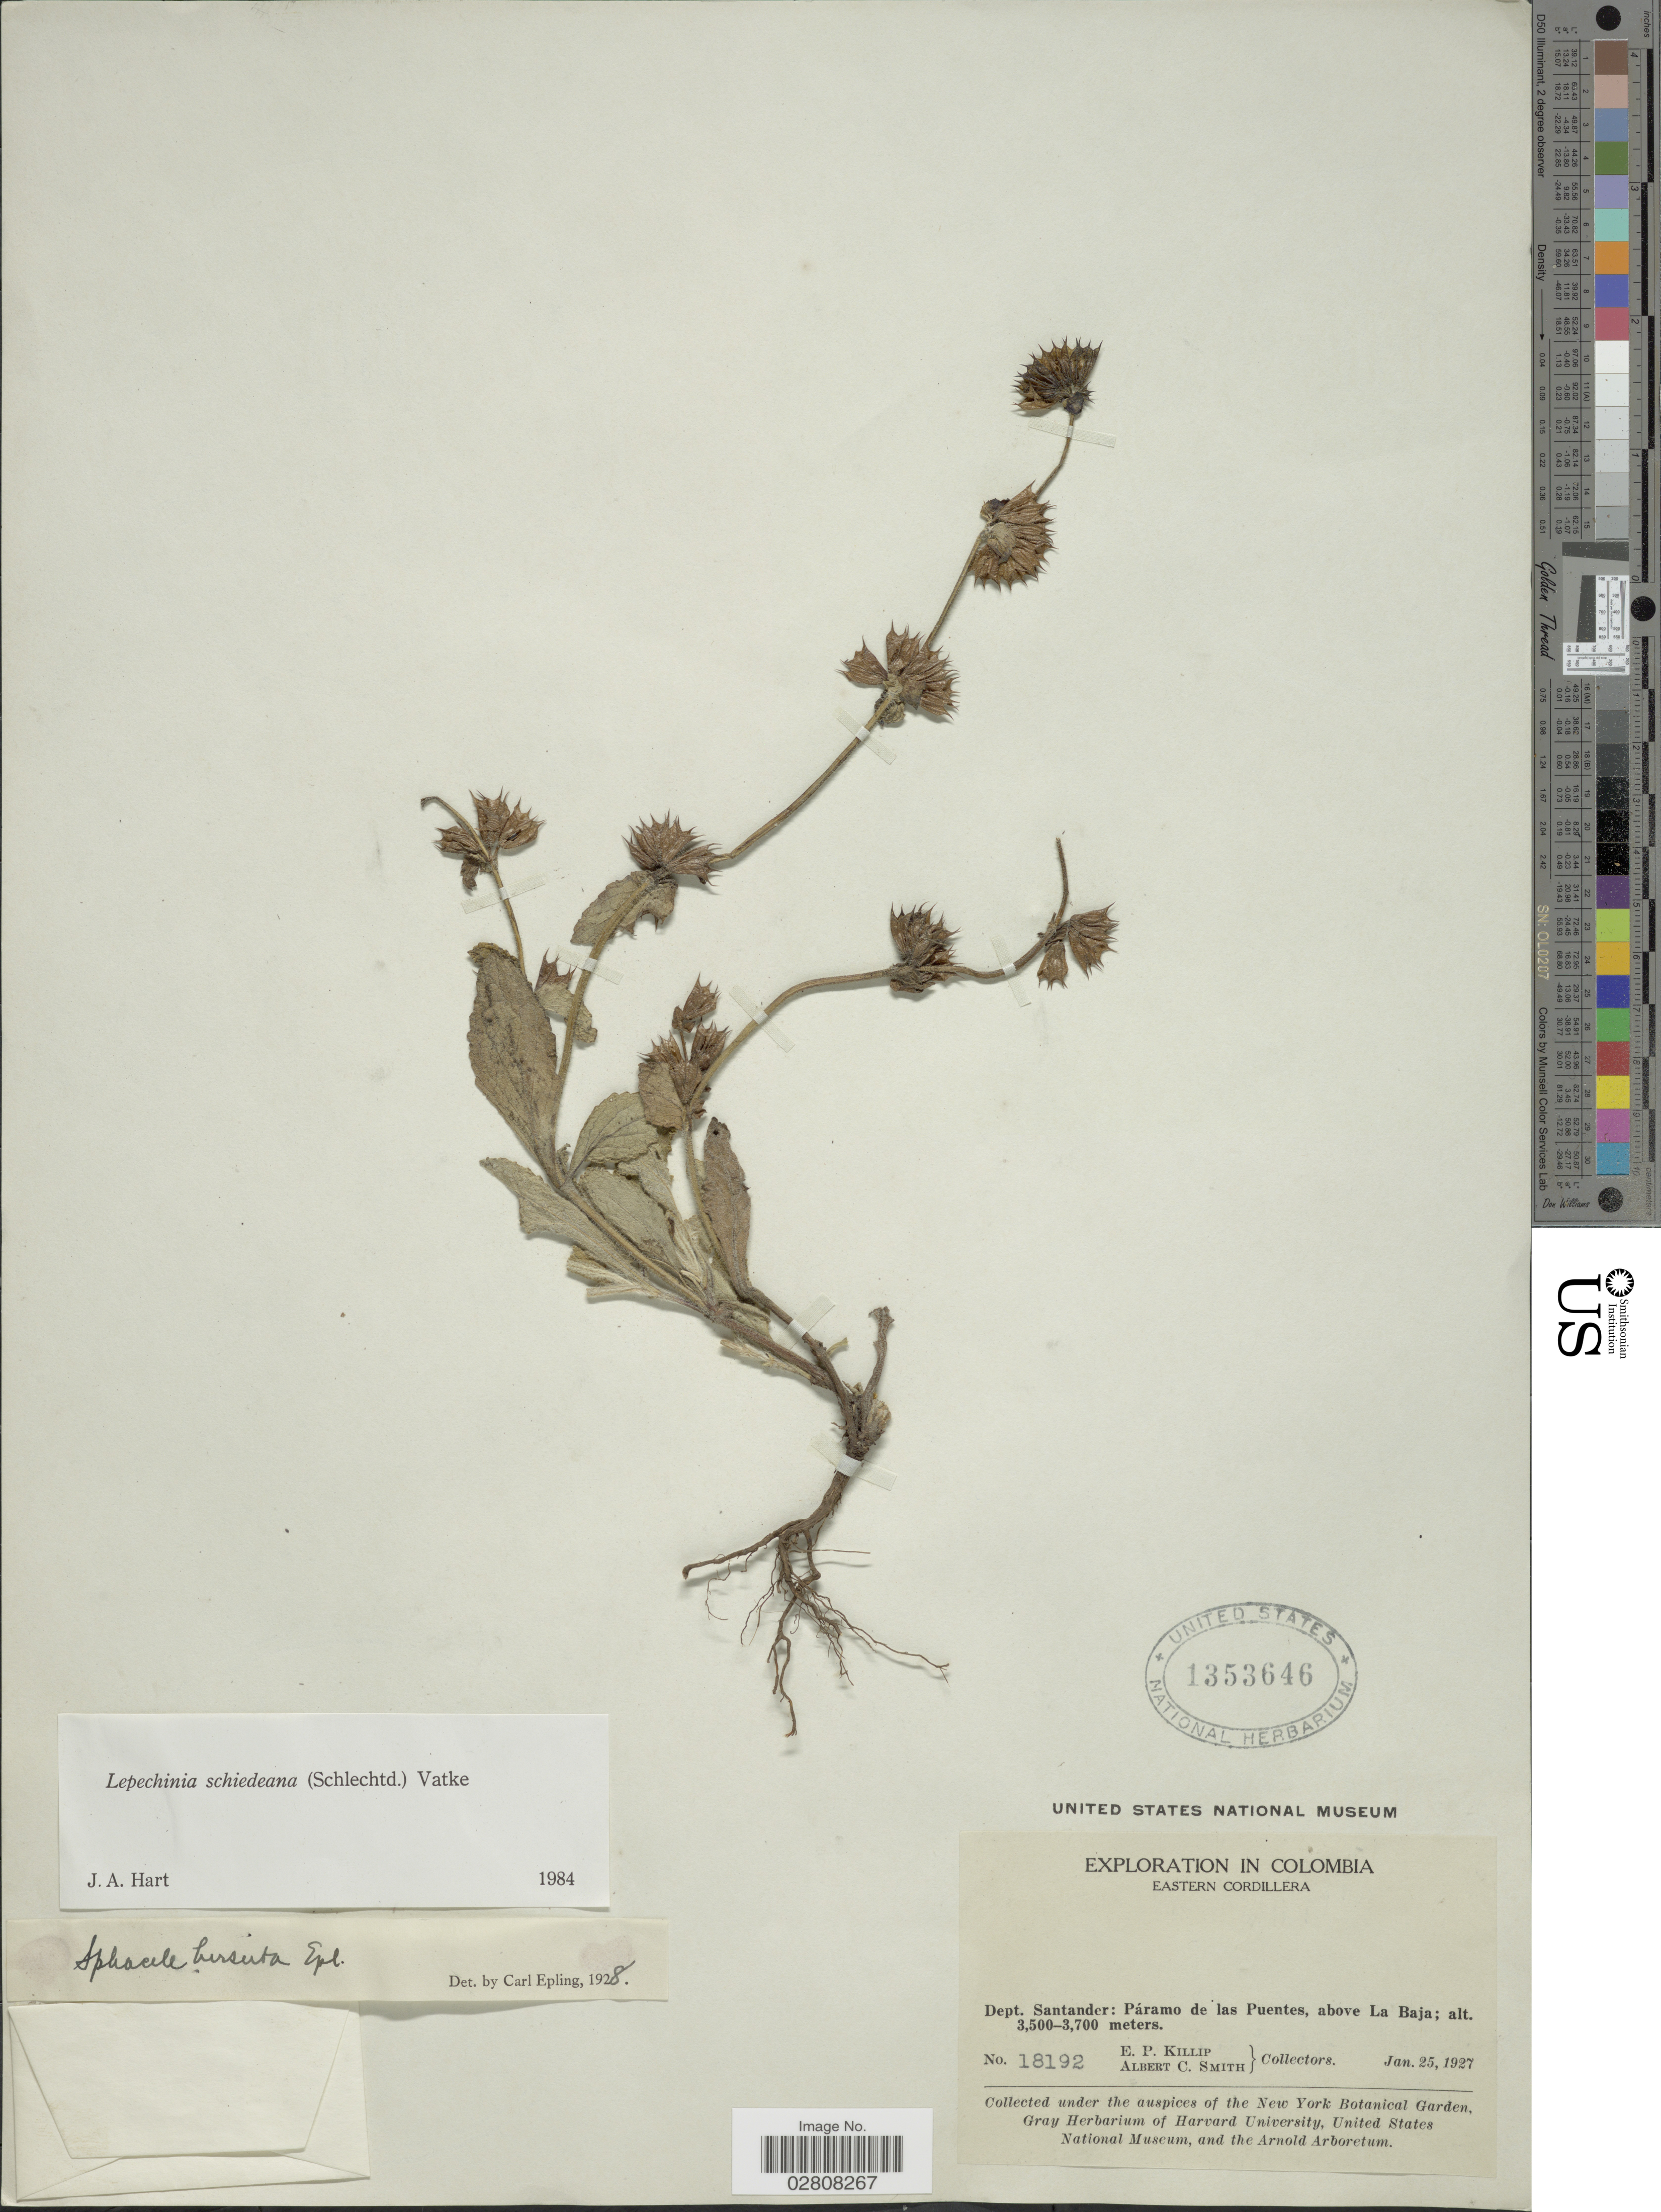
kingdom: Plantae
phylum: Tracheophyta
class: Magnoliopsida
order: Lamiales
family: Lamiaceae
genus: Lepechinia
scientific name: Lepechinia schiedeana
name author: (Schltdl.) Vatke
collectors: E. P. Killip & A. C. Smith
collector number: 18192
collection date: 1927-01-25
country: Colombia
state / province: Santander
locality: Eastern Cordillera. Dept. Santander: Páramo de las Puentes, above La Baja.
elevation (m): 3500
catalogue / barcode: US 1353646